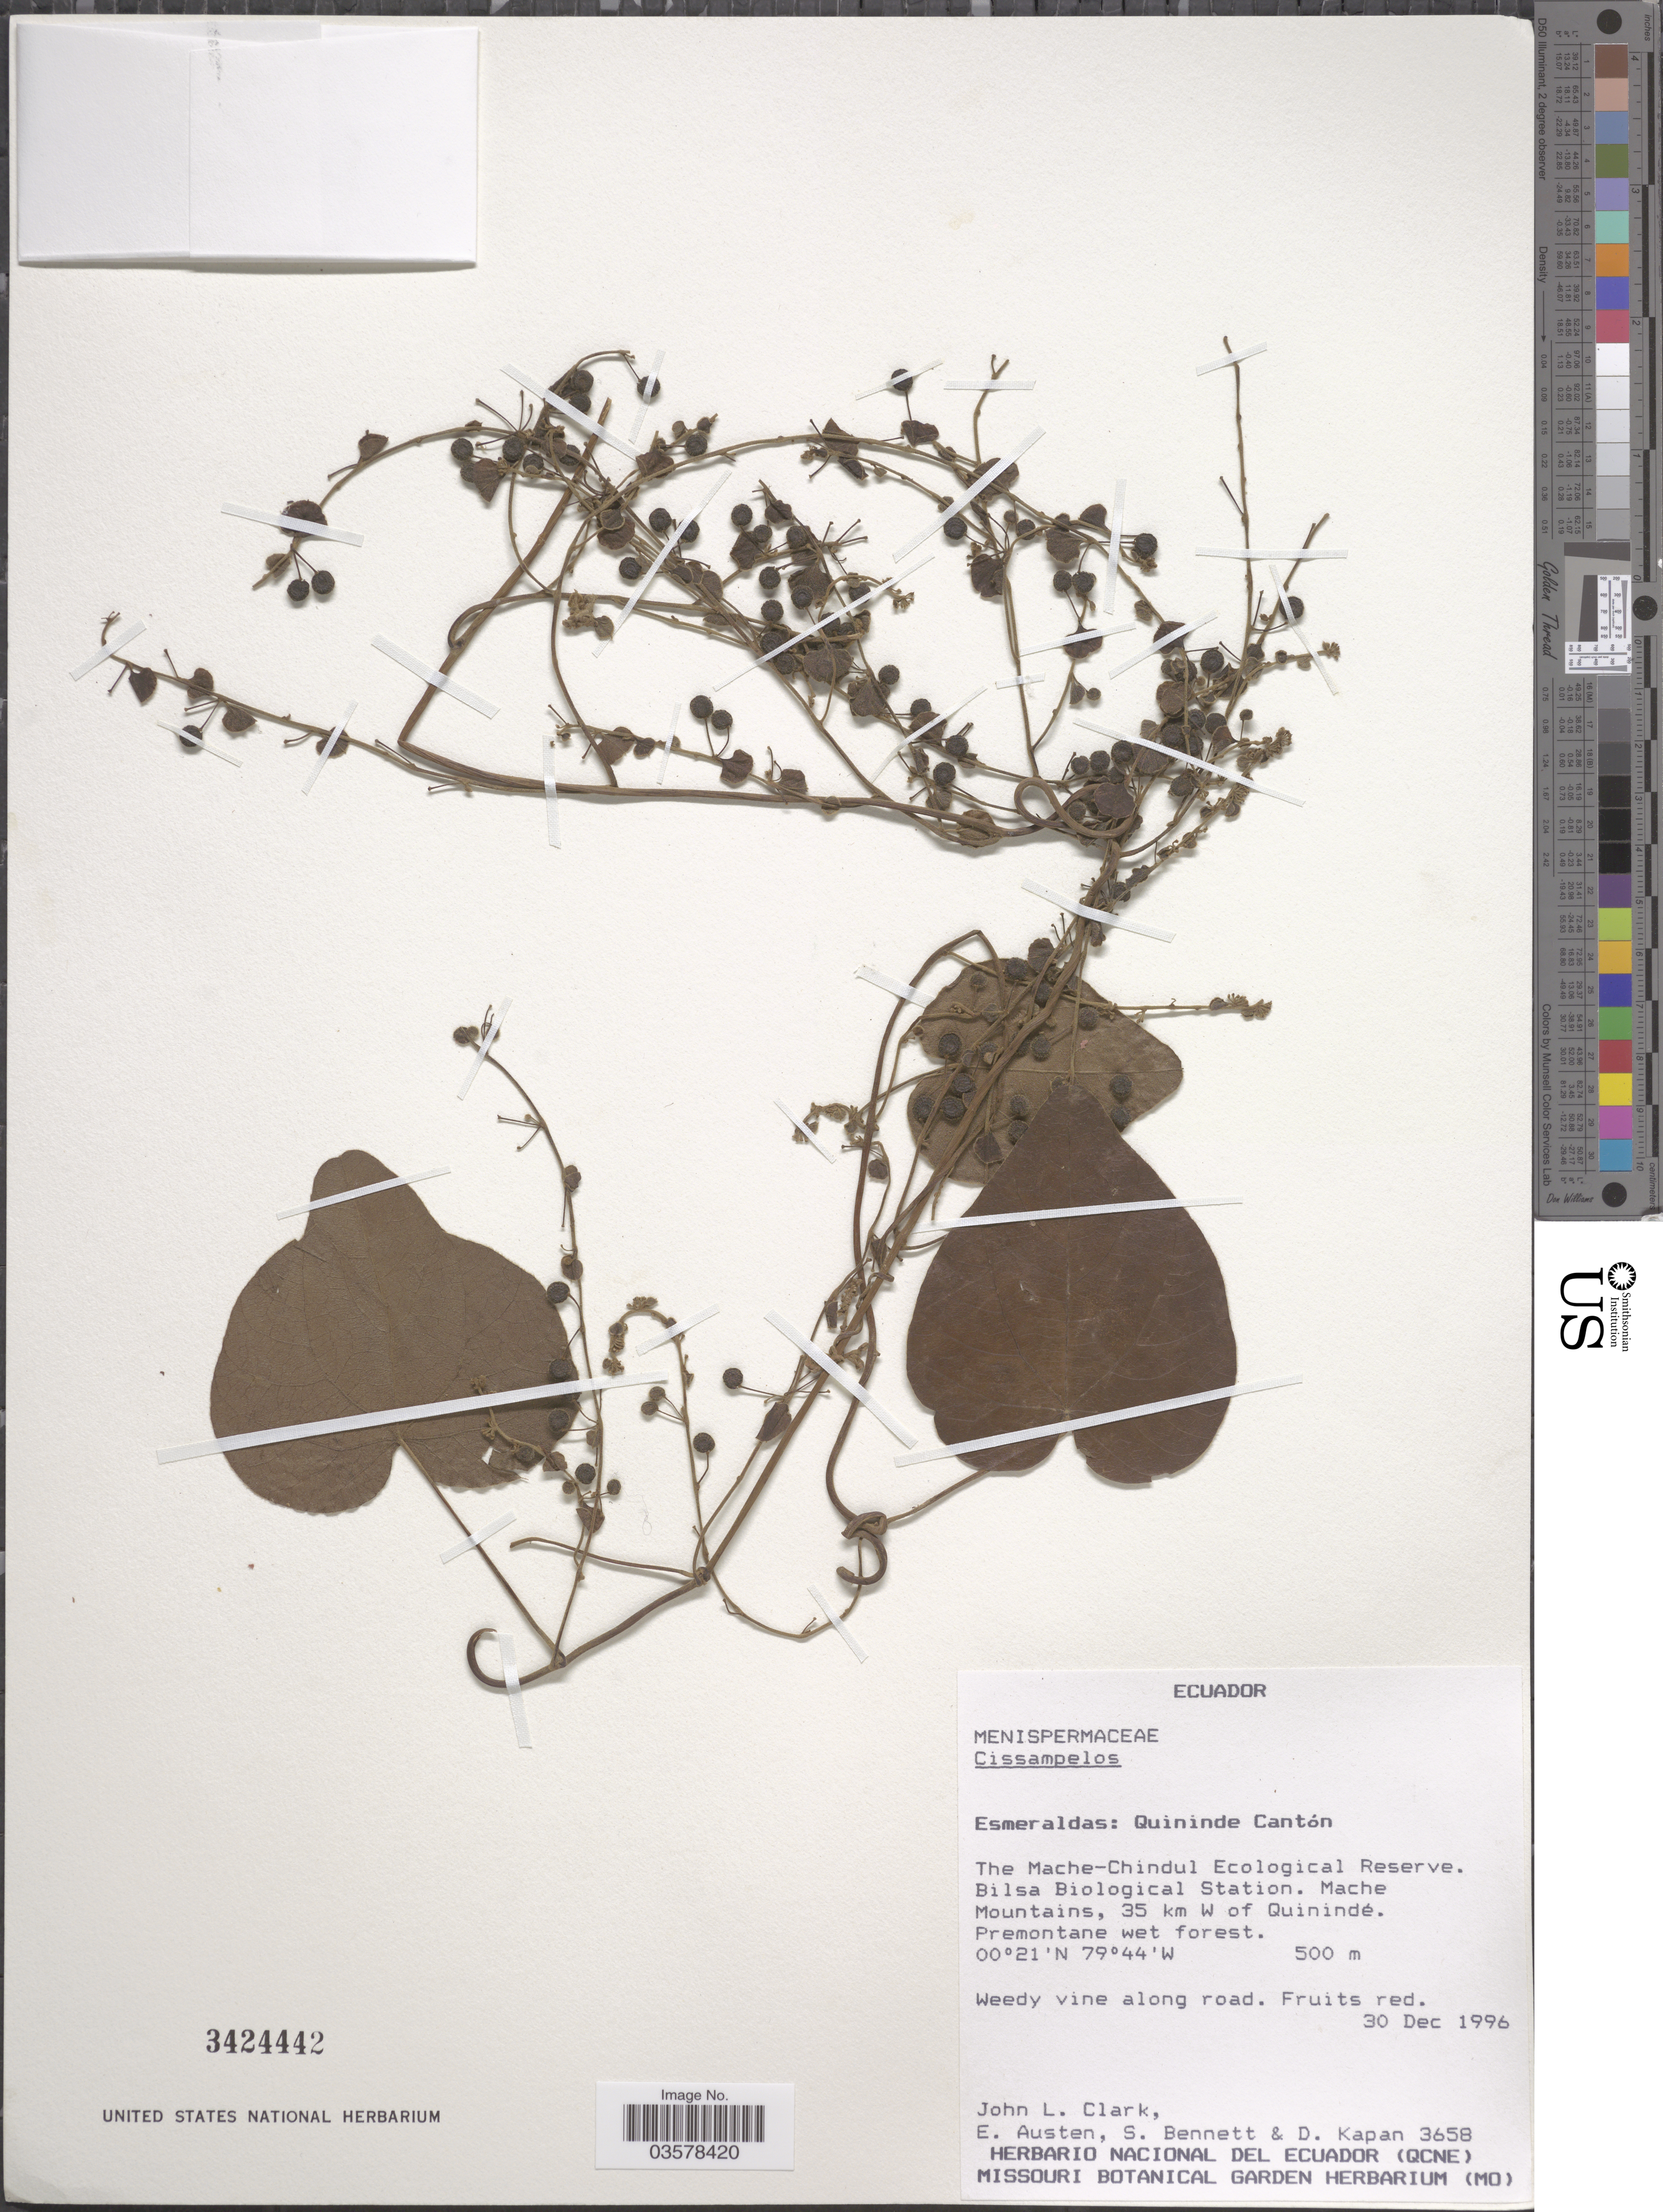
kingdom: Plantae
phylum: Tracheophyta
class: Magnoliopsida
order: Ranunculales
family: Menispermaceae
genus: Cissampelos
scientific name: Cissampelos sp.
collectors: J. L. Clark, E. Austen, S. Bennett & D. Kapan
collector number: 3658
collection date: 1996-12-30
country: Ecuador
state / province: Esmeraldas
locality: Quininde Cantón. The Mache-Chindul Ecological Reserve. Bilsa Biological Station. Mache Mountains, 35 km W of Quinindé. Premontane wet forest.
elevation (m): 500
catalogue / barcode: US 3424442